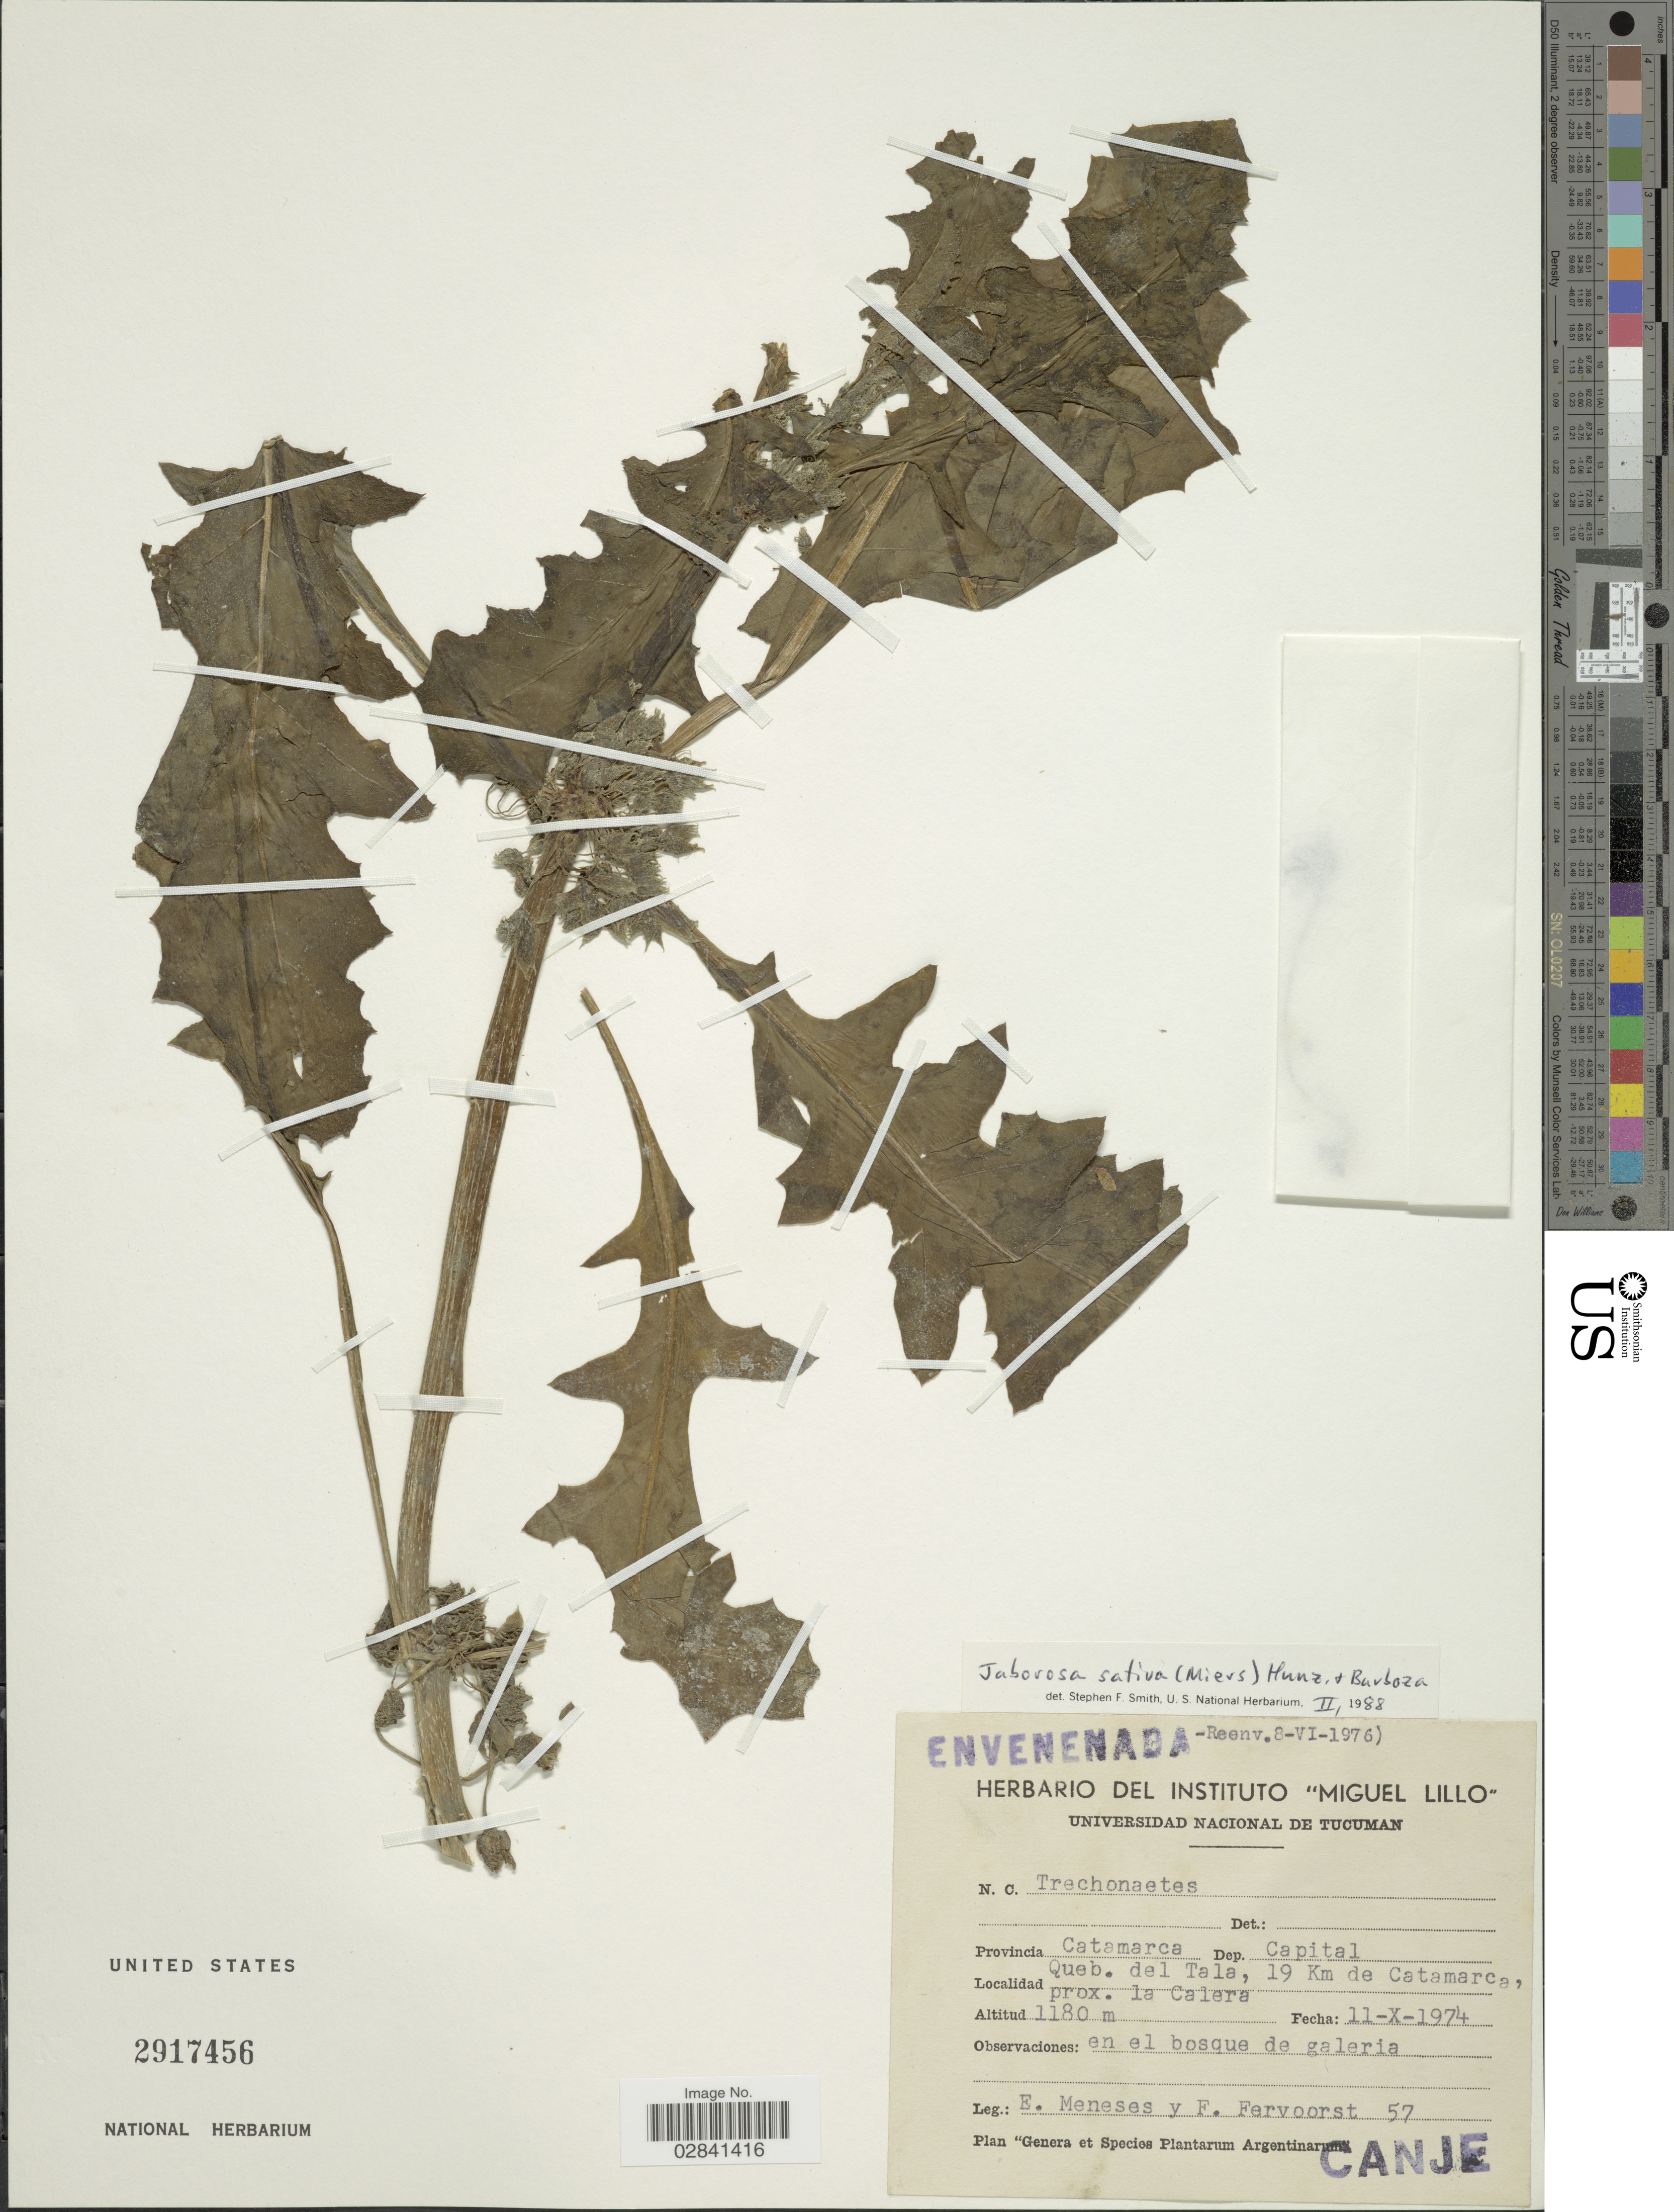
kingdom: Plantae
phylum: Tracheophyta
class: Magnoliopsida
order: Solanales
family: Solanaceae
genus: Jaborosa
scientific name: Jaborosa sativa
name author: (Miers) Hunz. & Barboza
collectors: E. Meneses & F. Fervoorst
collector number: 57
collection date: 1974-10-11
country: Argentina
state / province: Catamarca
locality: Dep. Capital. Queb. del Tala, 19 Km de Catamarca. prox. la Calera.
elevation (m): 1180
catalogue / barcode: US 2917456